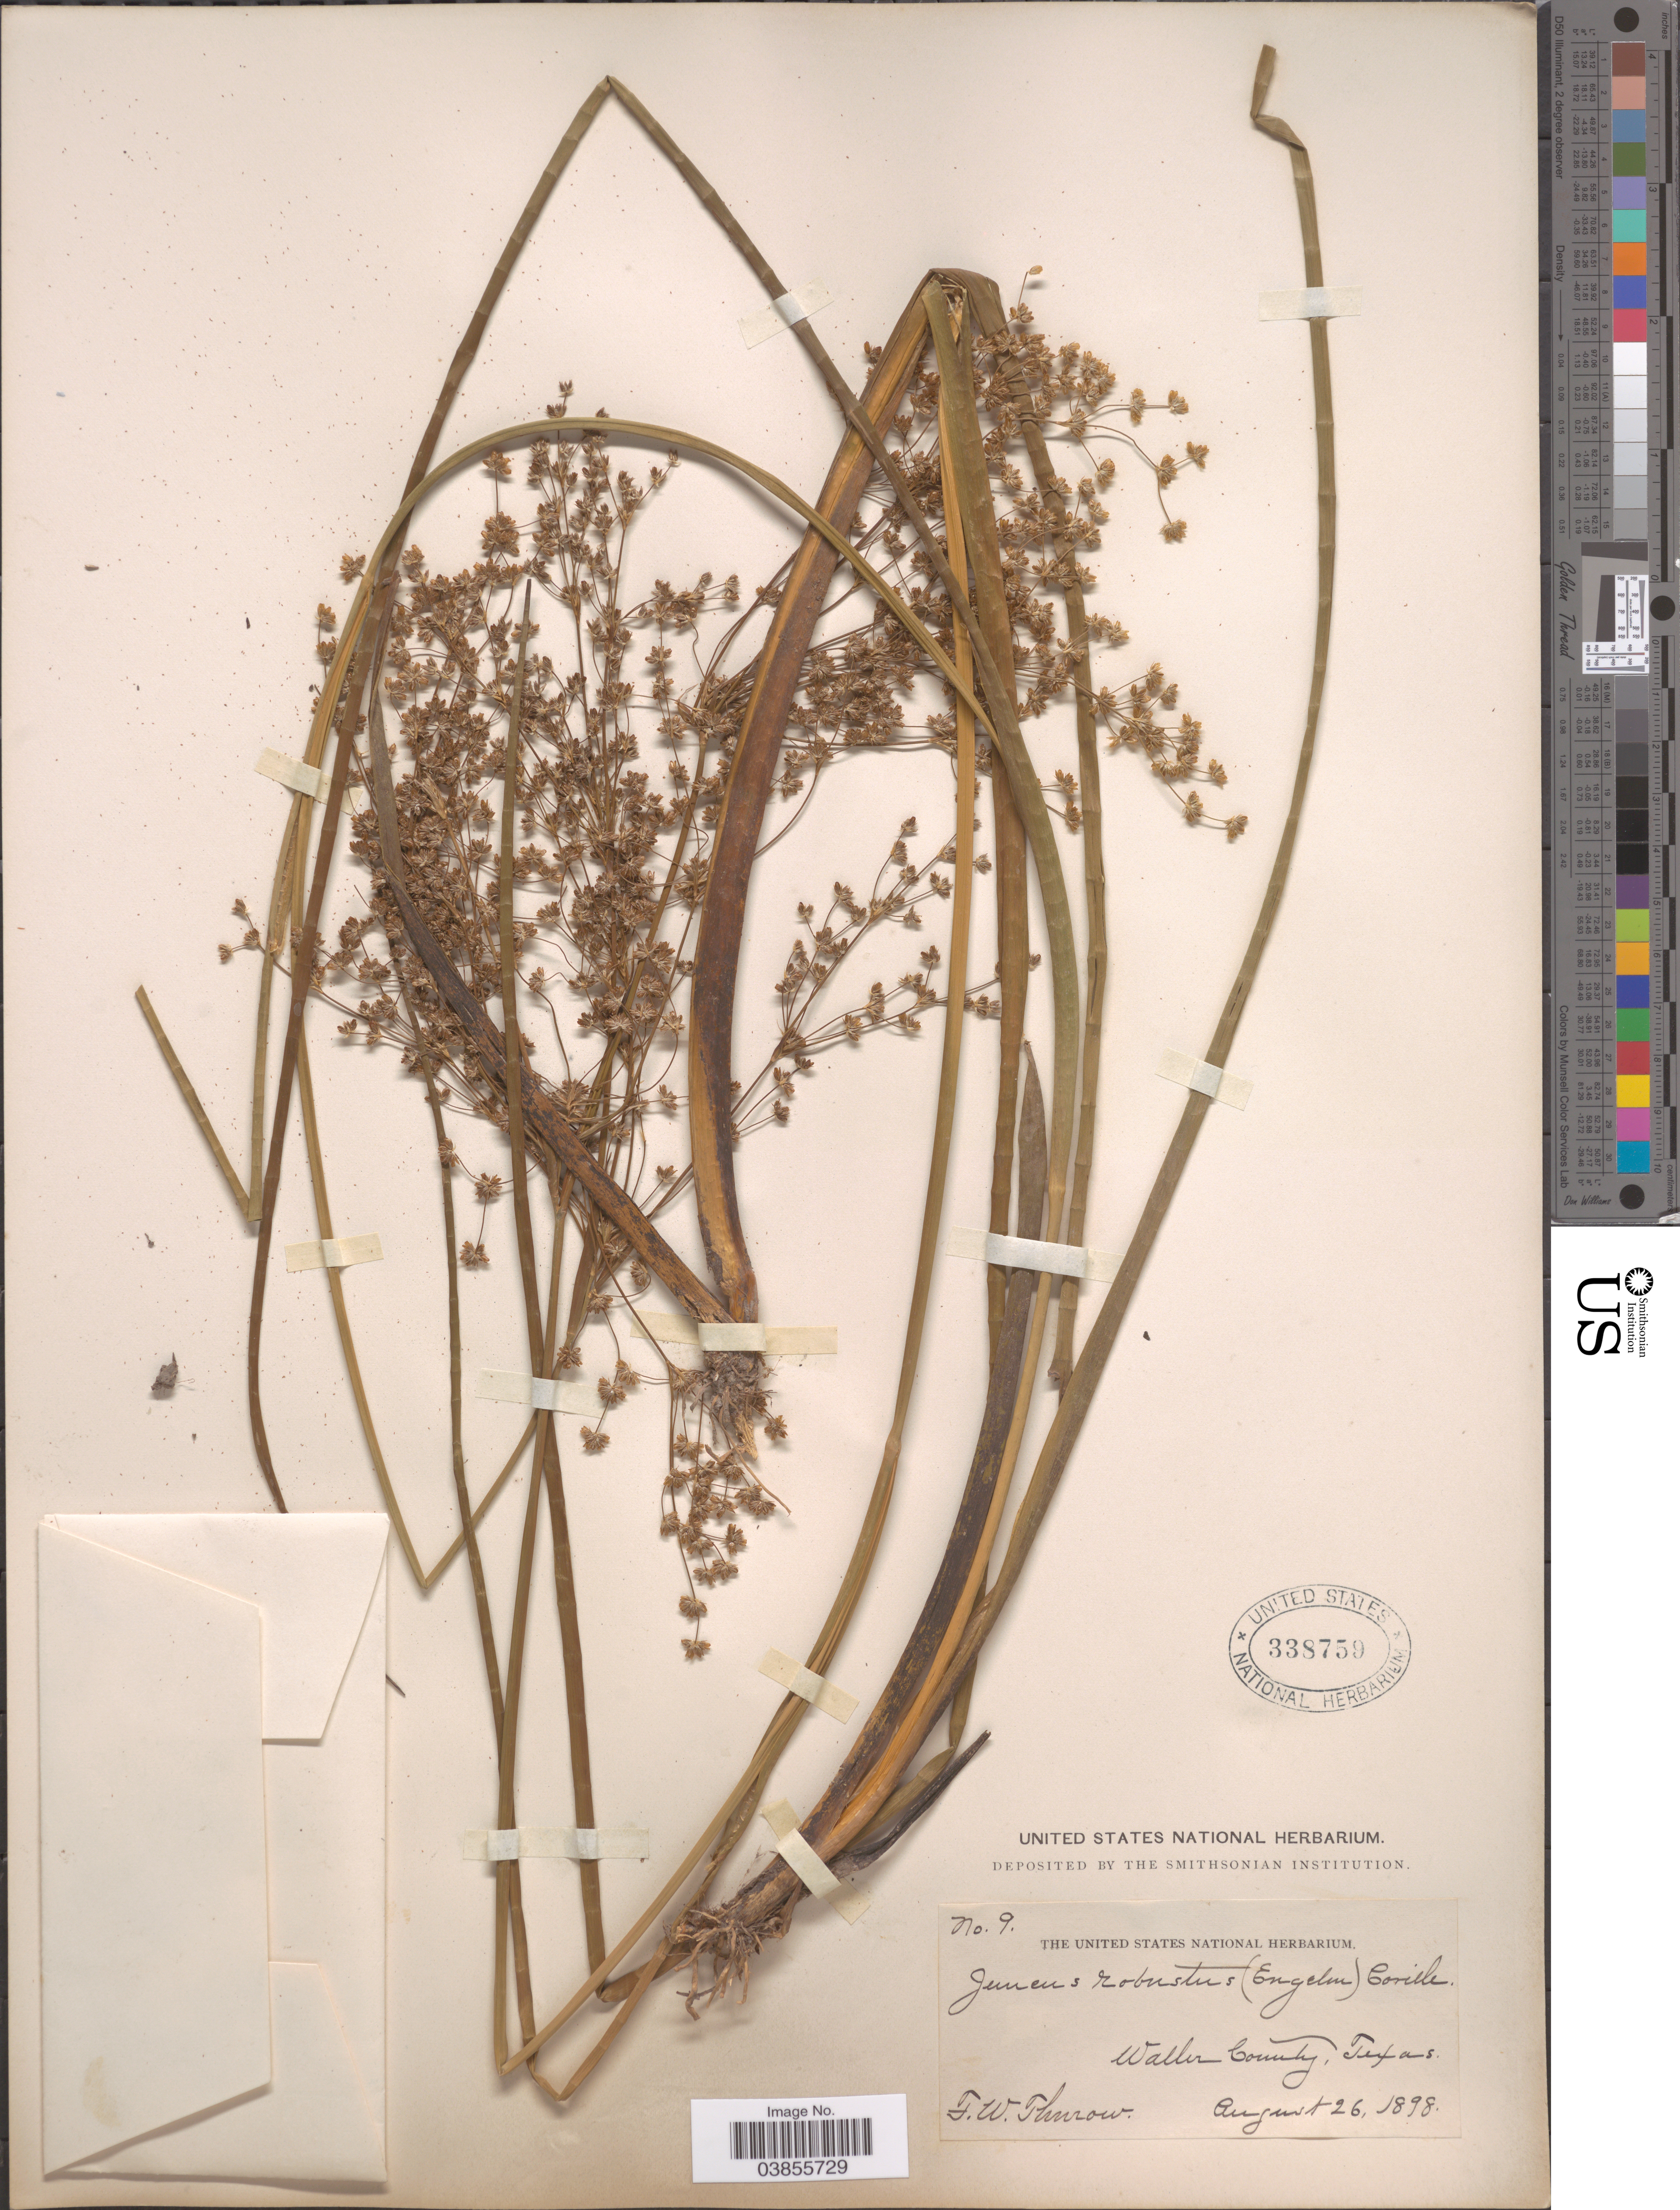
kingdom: Plantae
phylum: Tracheophyta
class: Liliopsida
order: Poales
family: Juncaceae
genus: Juncus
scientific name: Juncus nodatus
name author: Coville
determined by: Strong, Mark T., (BOT), Smithsonian Institution - National Museum of Natural History (UNITED STATES)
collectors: F. W. Thurow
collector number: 9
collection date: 1898-08-26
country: United States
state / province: Texas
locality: Waller County.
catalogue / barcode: US 338759